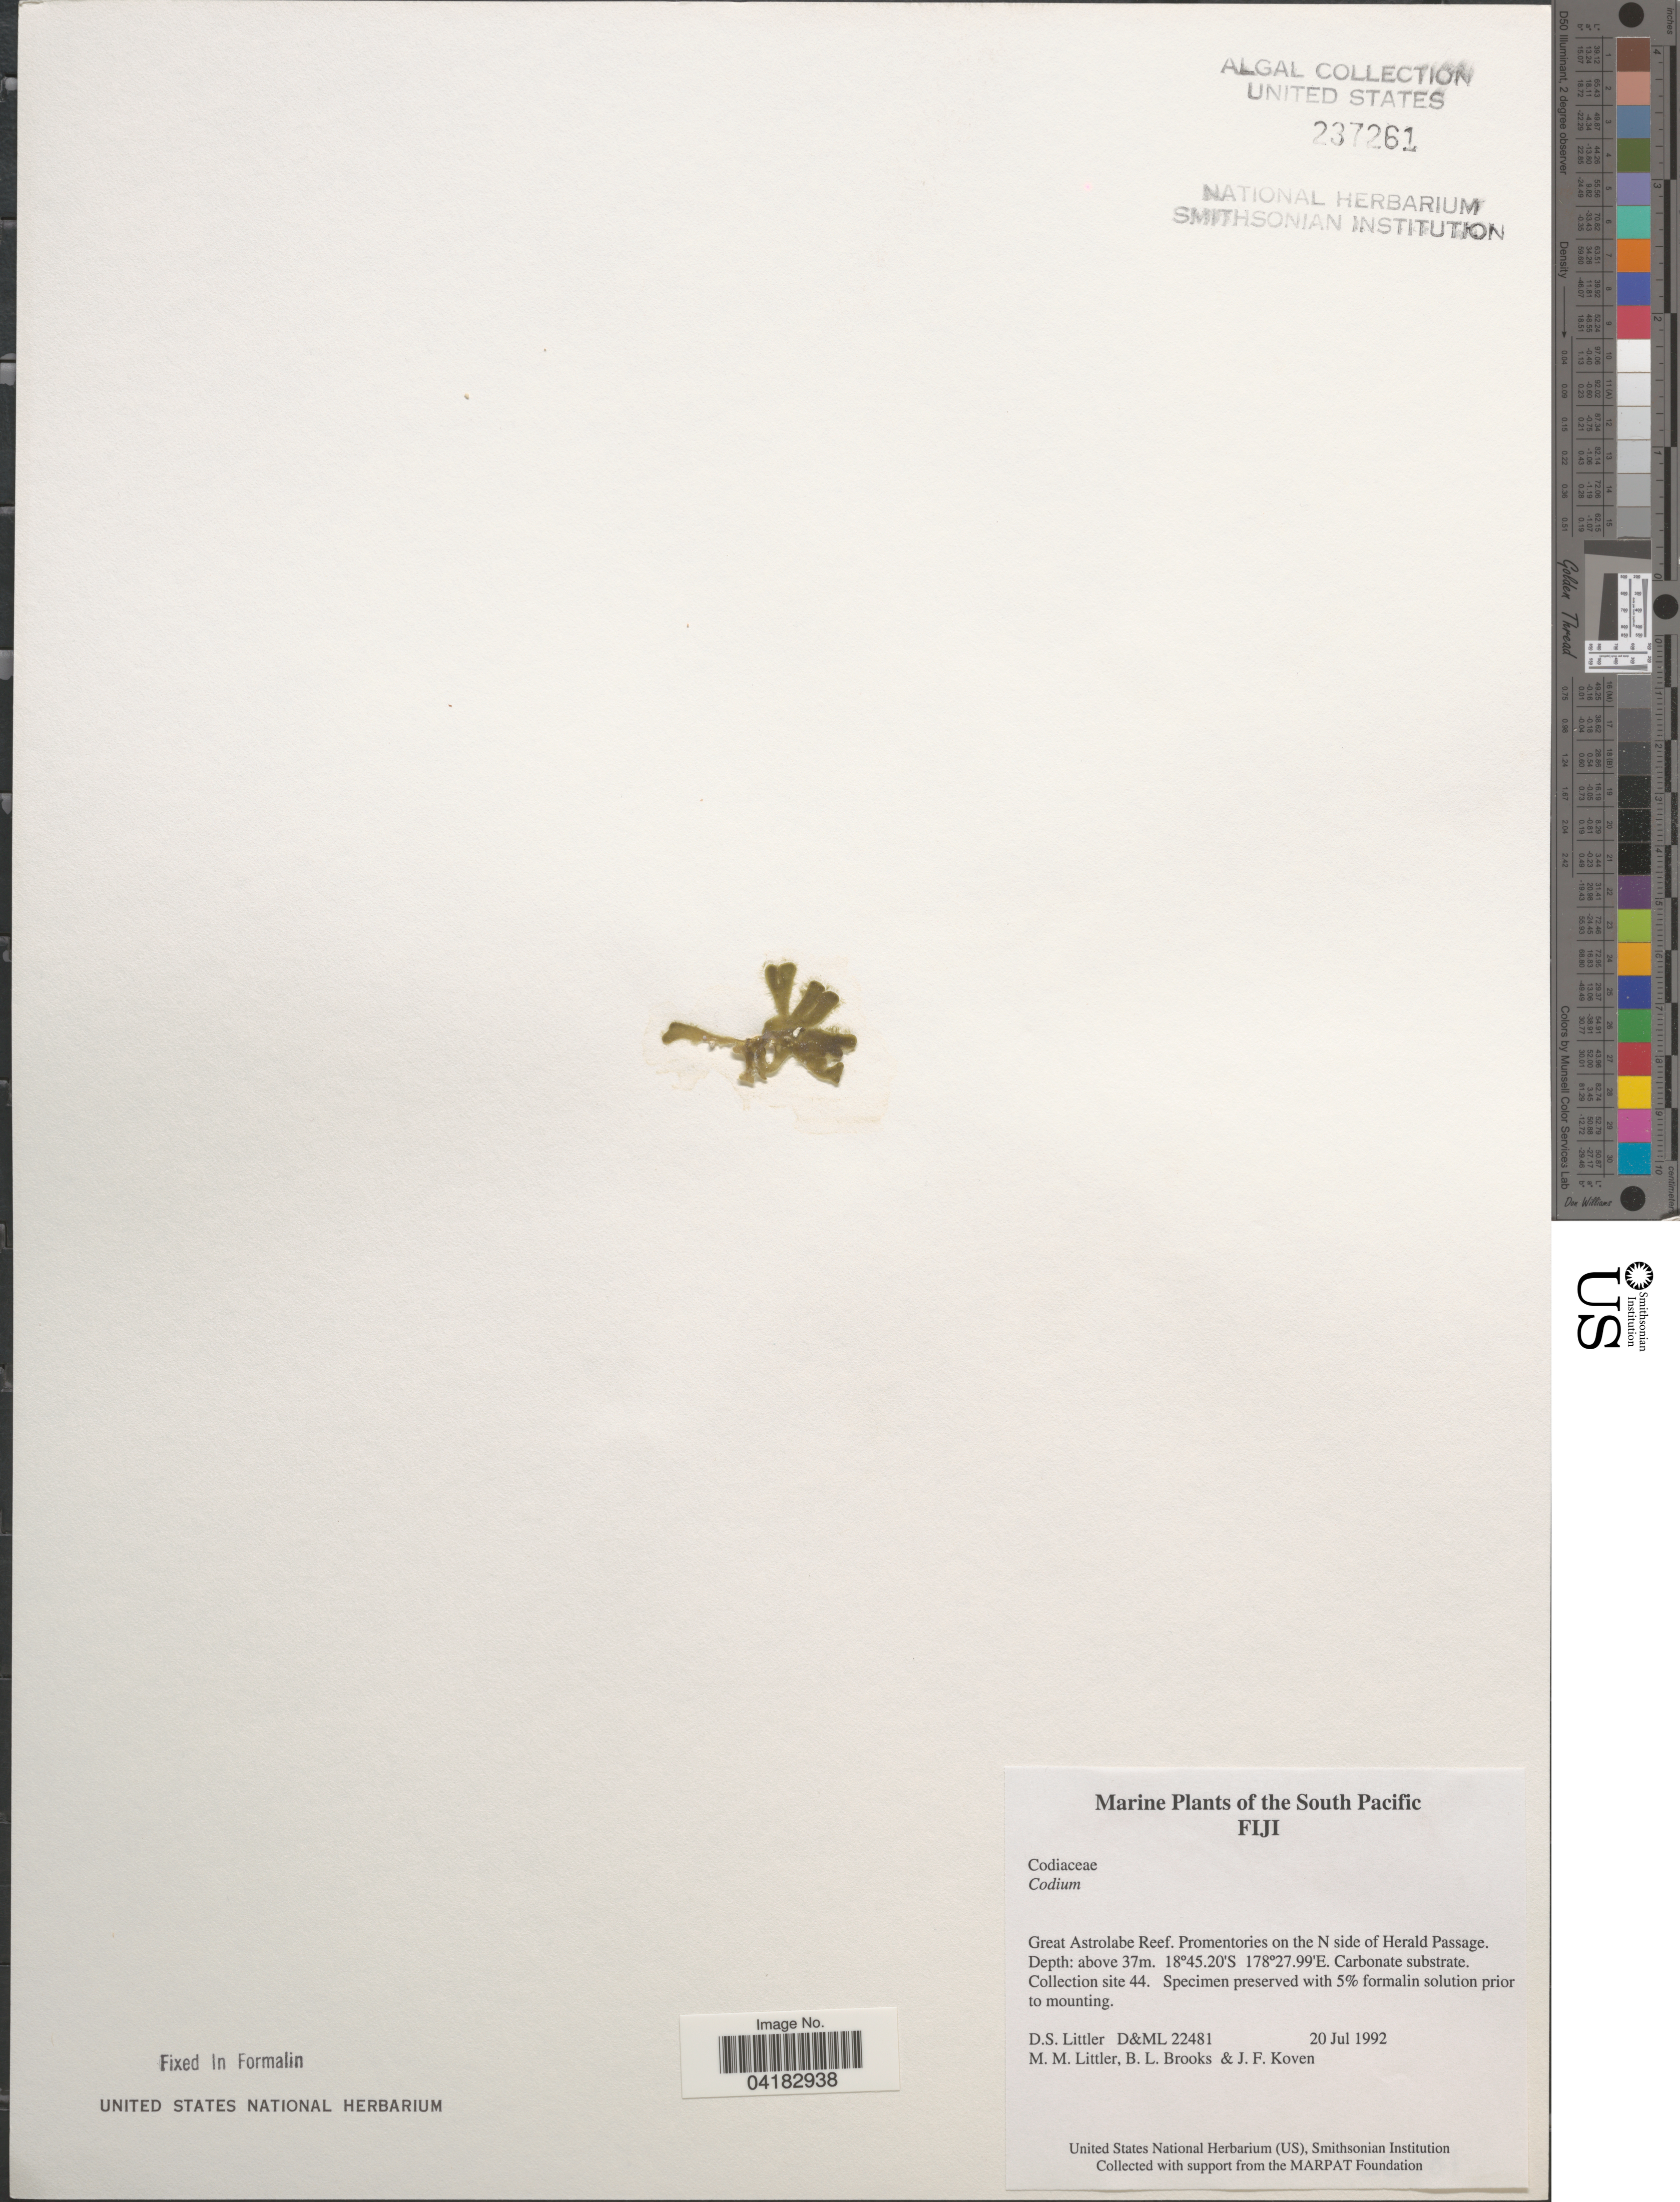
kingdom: Plantae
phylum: Chlorophyta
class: Ulvophyceae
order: Bryopsidales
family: Codiaceae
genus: Codium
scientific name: Codium sp.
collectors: D. S. Littler, B. Brooks & J. Koven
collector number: D&ML22481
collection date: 1992-07-20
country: Fiji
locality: South Pacific. Great Astrolabe Reef. Promentories on the N side of Herald Passage. Collection site 44.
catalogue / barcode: US 237261